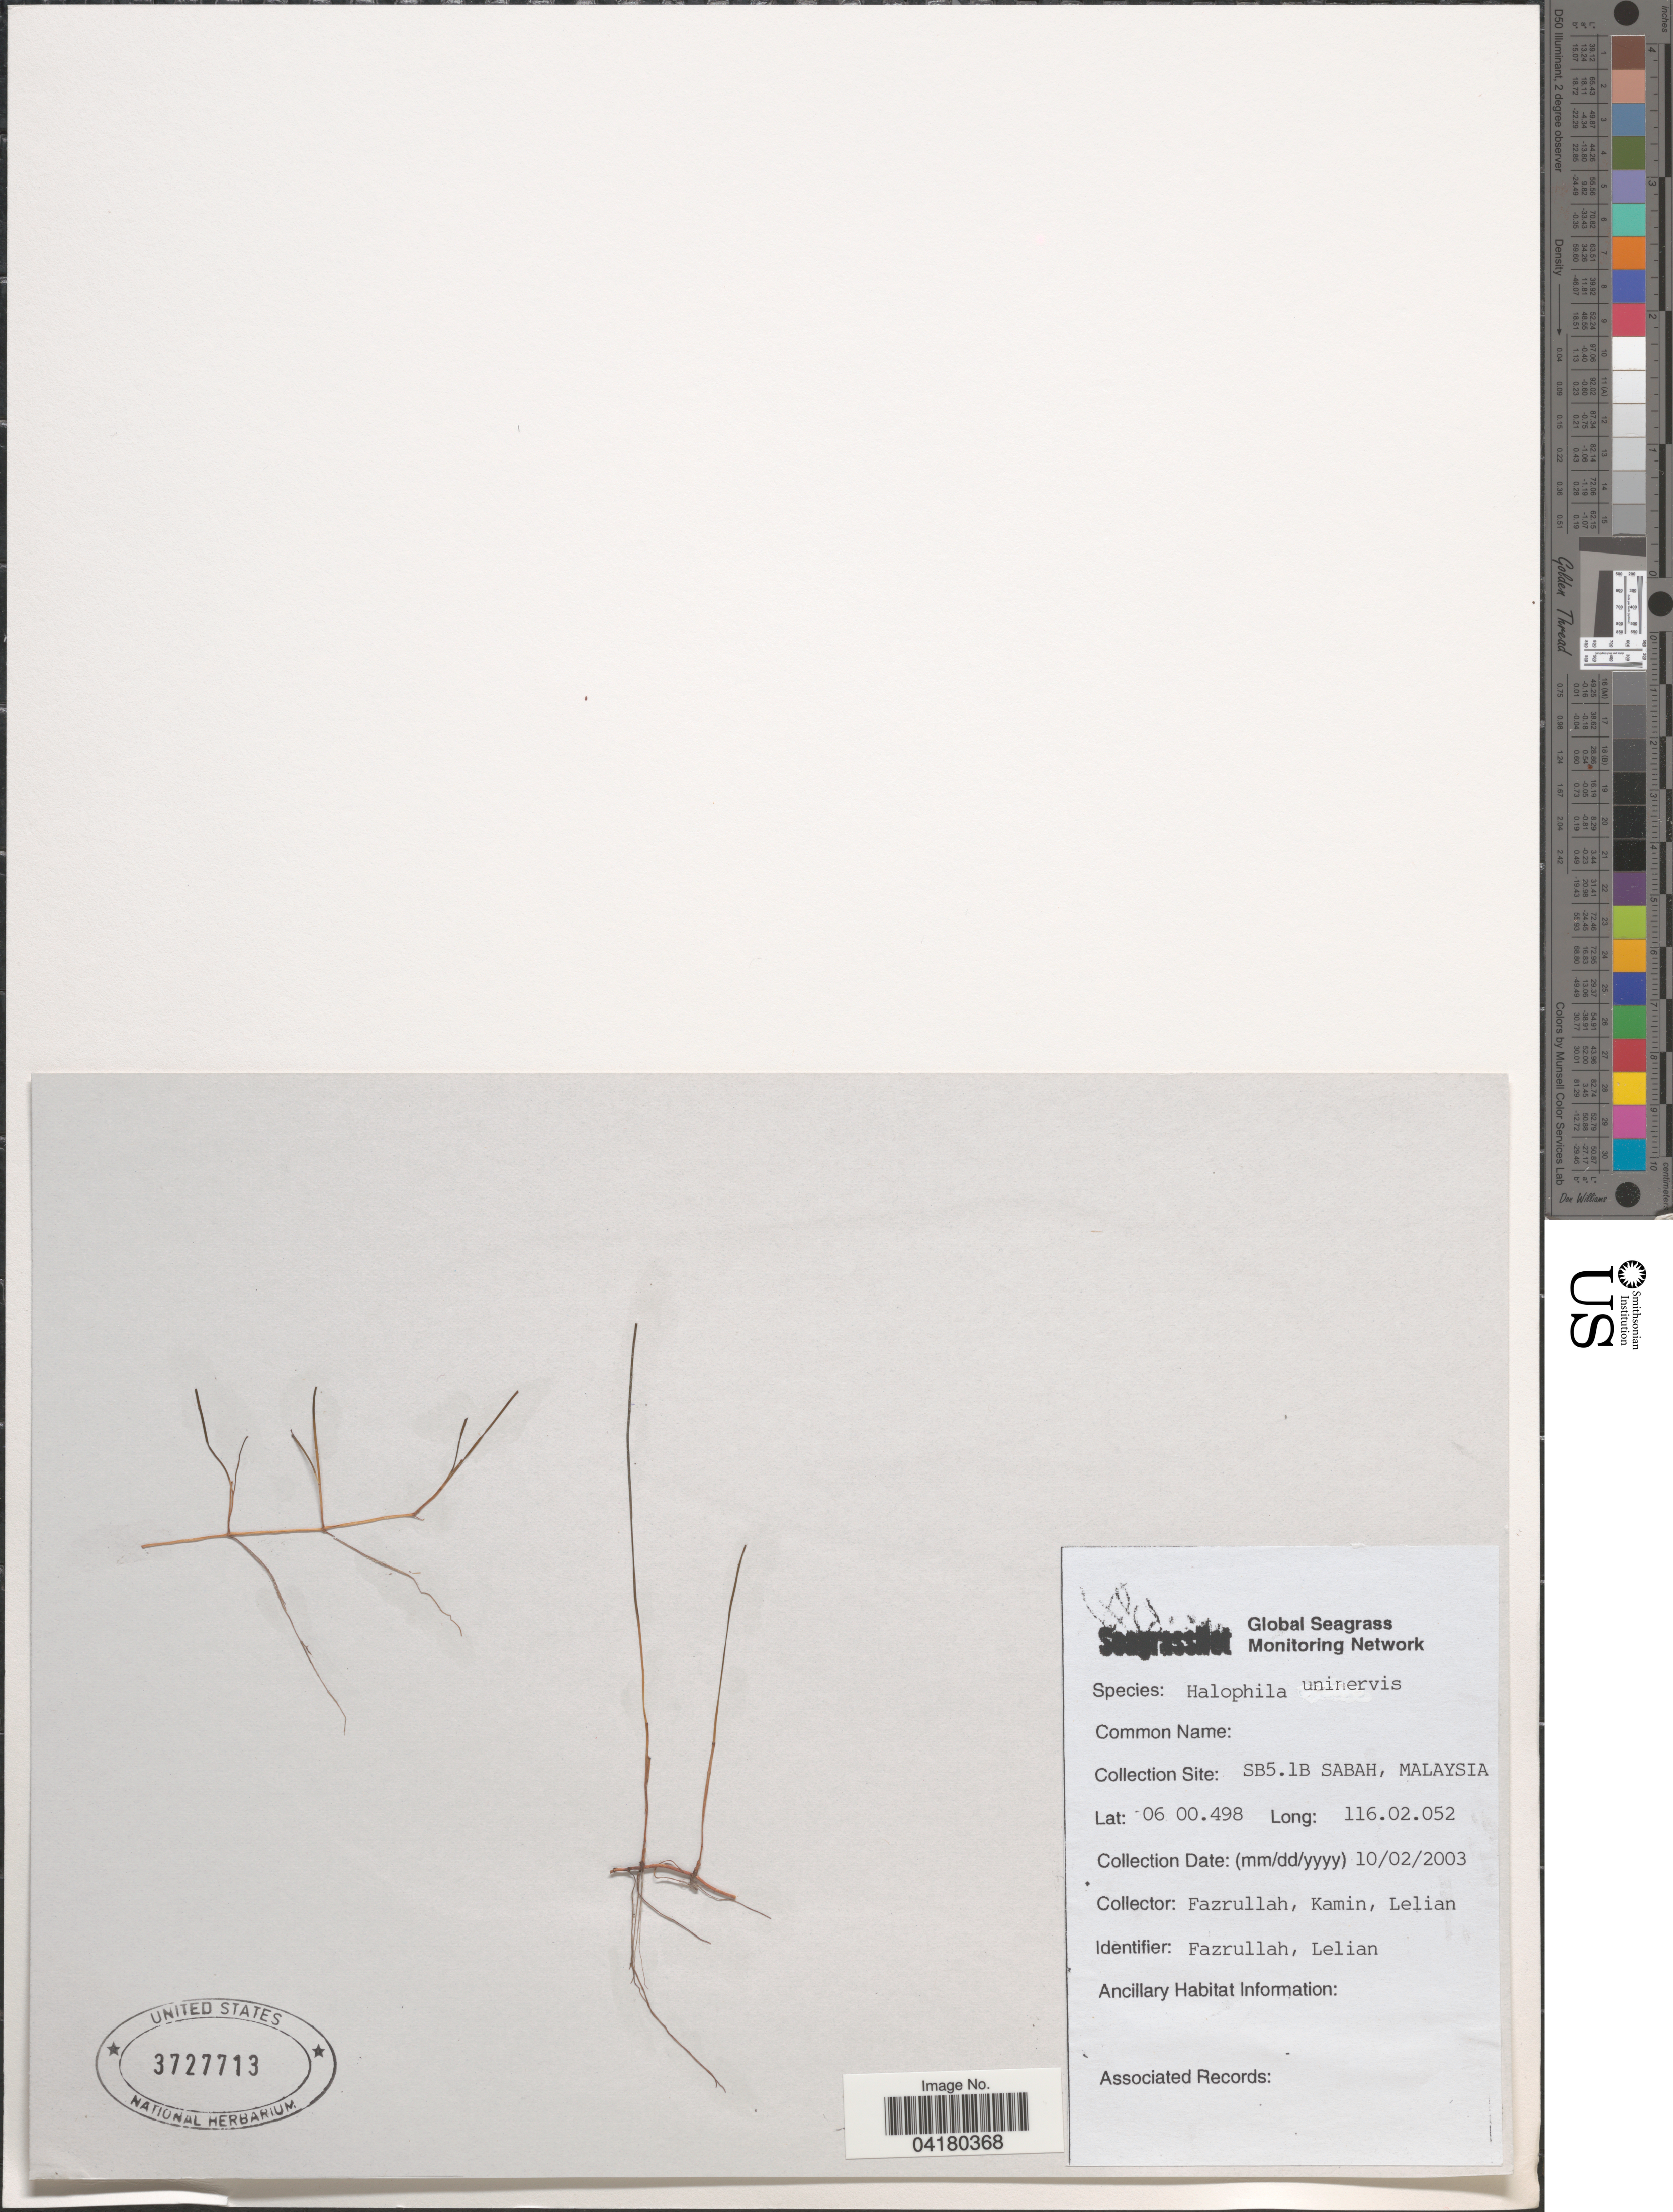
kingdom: Plantae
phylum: Tracheophyta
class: Liliopsida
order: Alismatales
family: Hydrocharitaceae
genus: Halophila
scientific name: Halophila uninervis, ined.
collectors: Fazrullah, Kamin & Lelian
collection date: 2003-10-02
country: Malaysia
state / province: Sabah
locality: SB5.1B.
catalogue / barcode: US 3727713